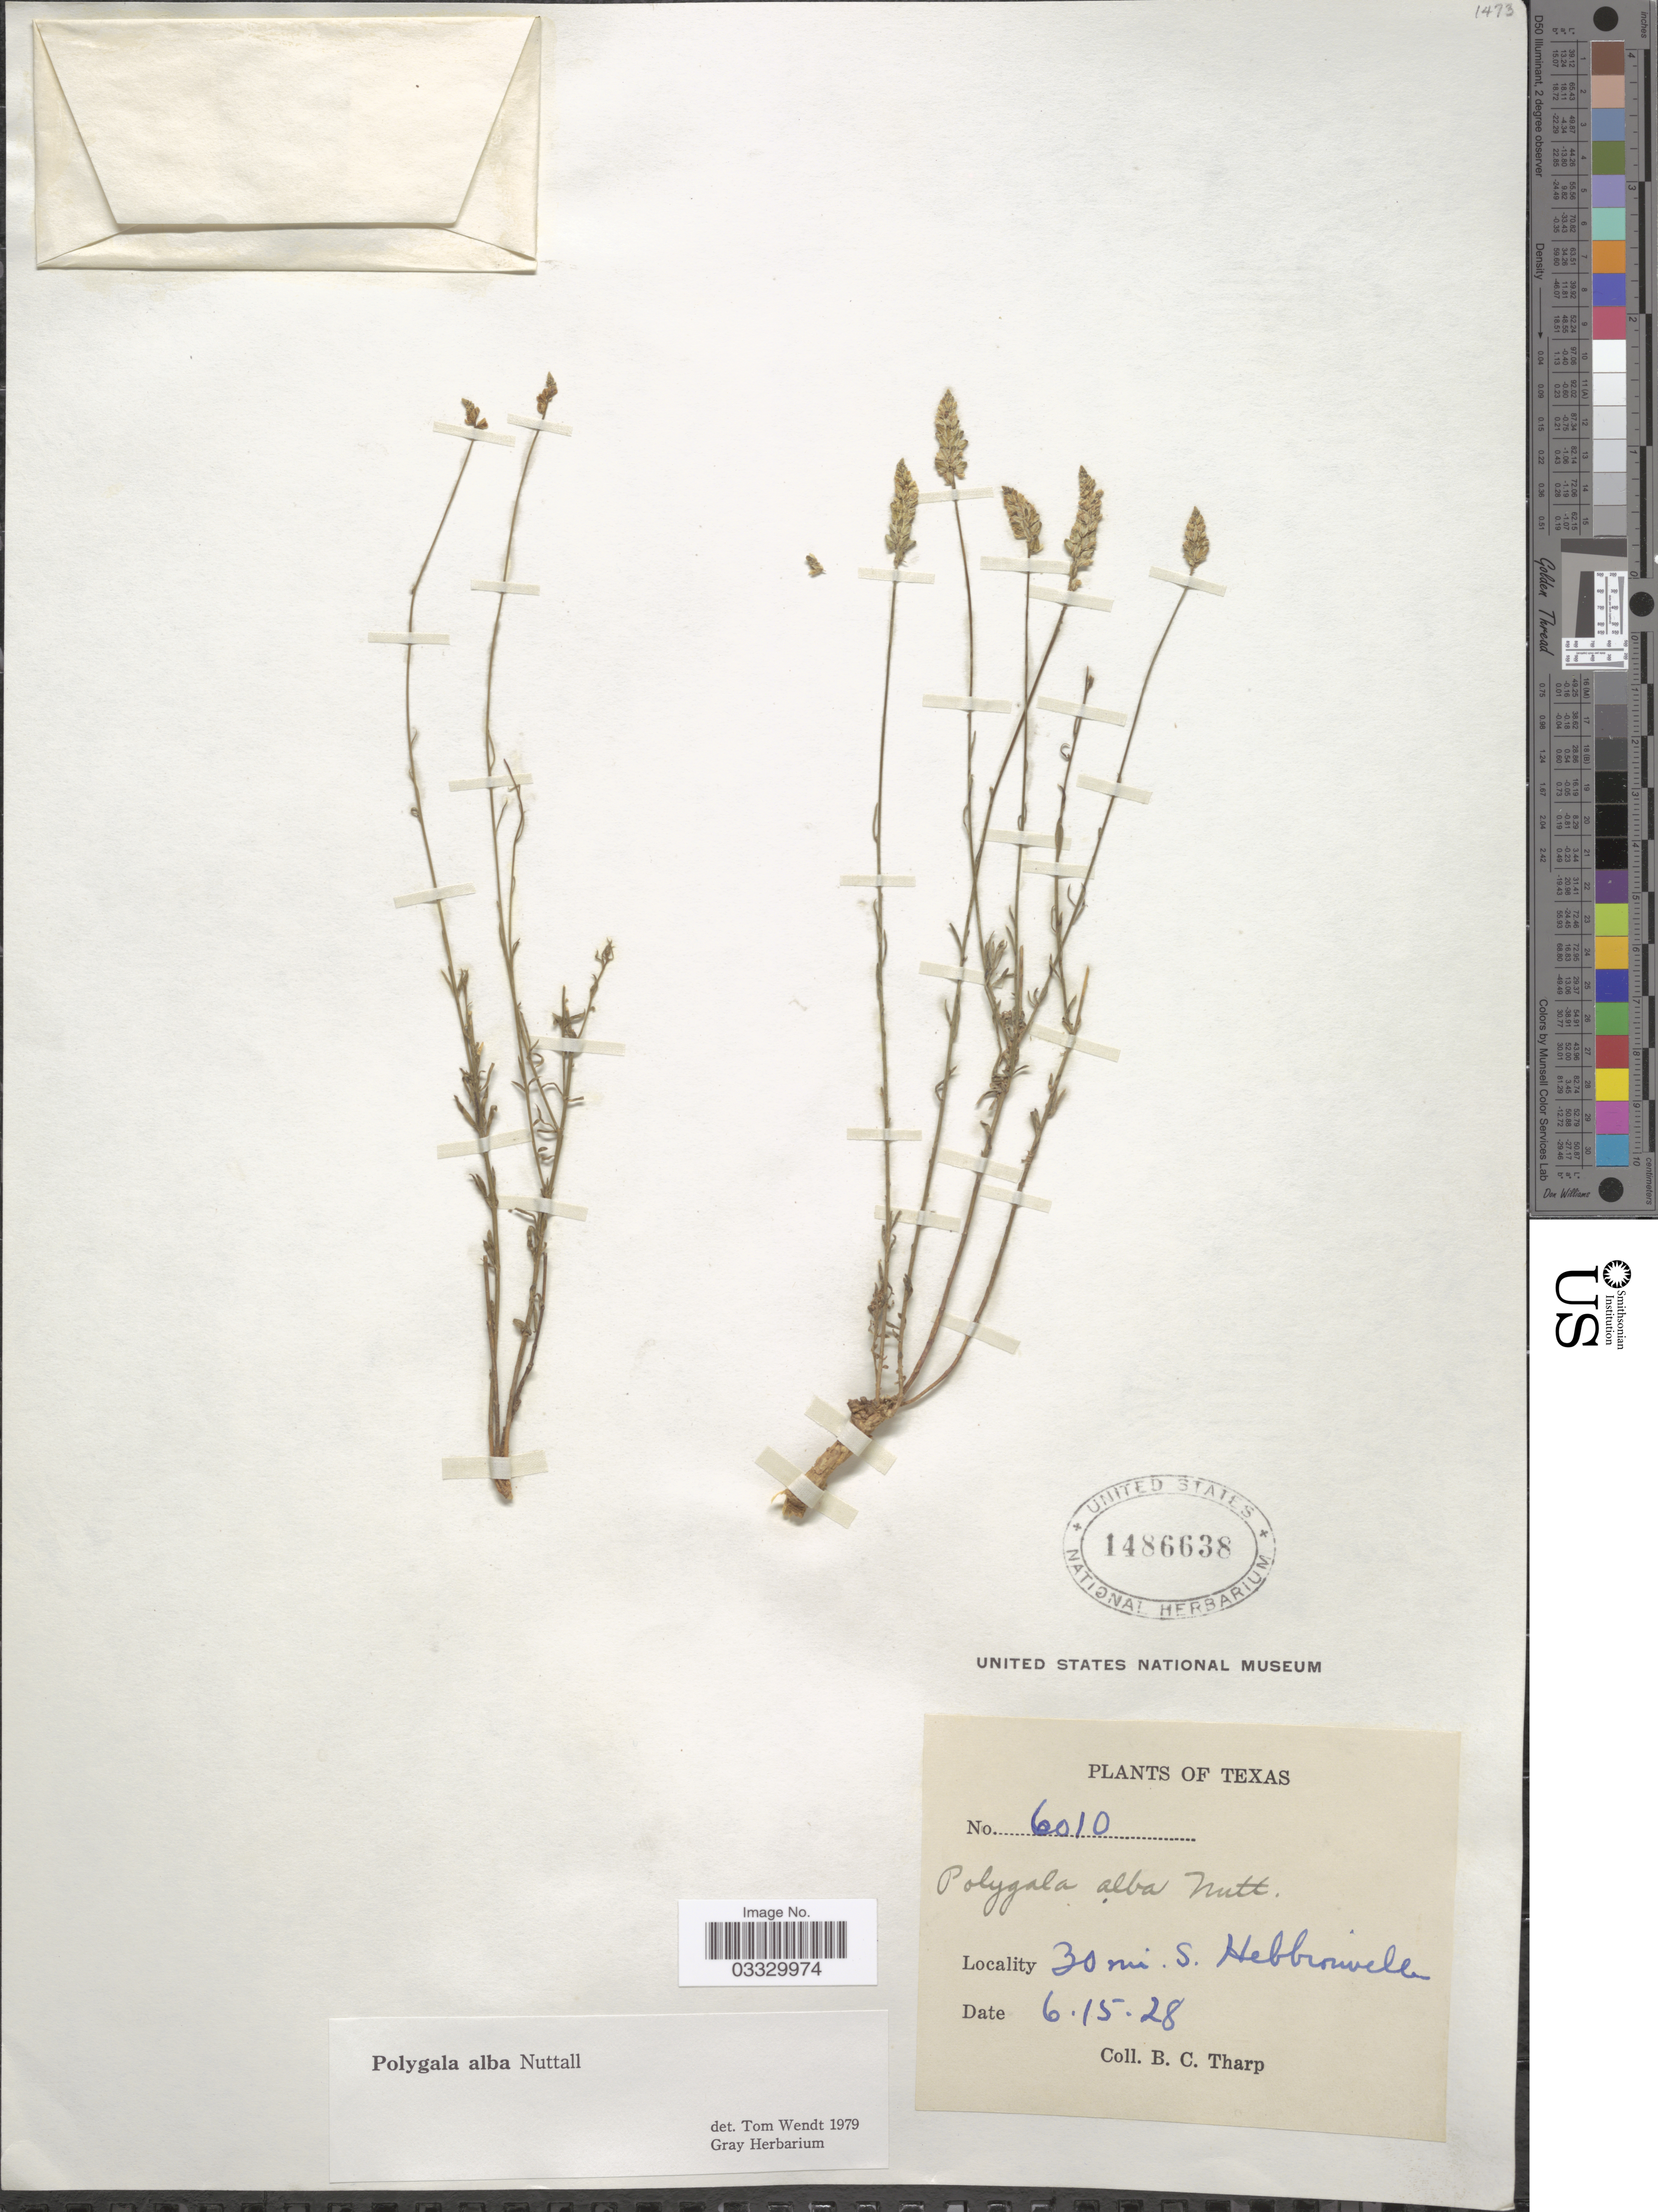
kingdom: Plantae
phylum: Tracheophyta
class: Magnoliopsida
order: Fabales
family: Polygalaceae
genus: Polygala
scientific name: Polygala alba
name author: Nutt.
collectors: B. C. Tharp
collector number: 6010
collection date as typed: Transcribed d/m/y: 15/6/28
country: United States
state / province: Texas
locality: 30 mi. S. Hebbronville.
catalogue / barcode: US 1486638